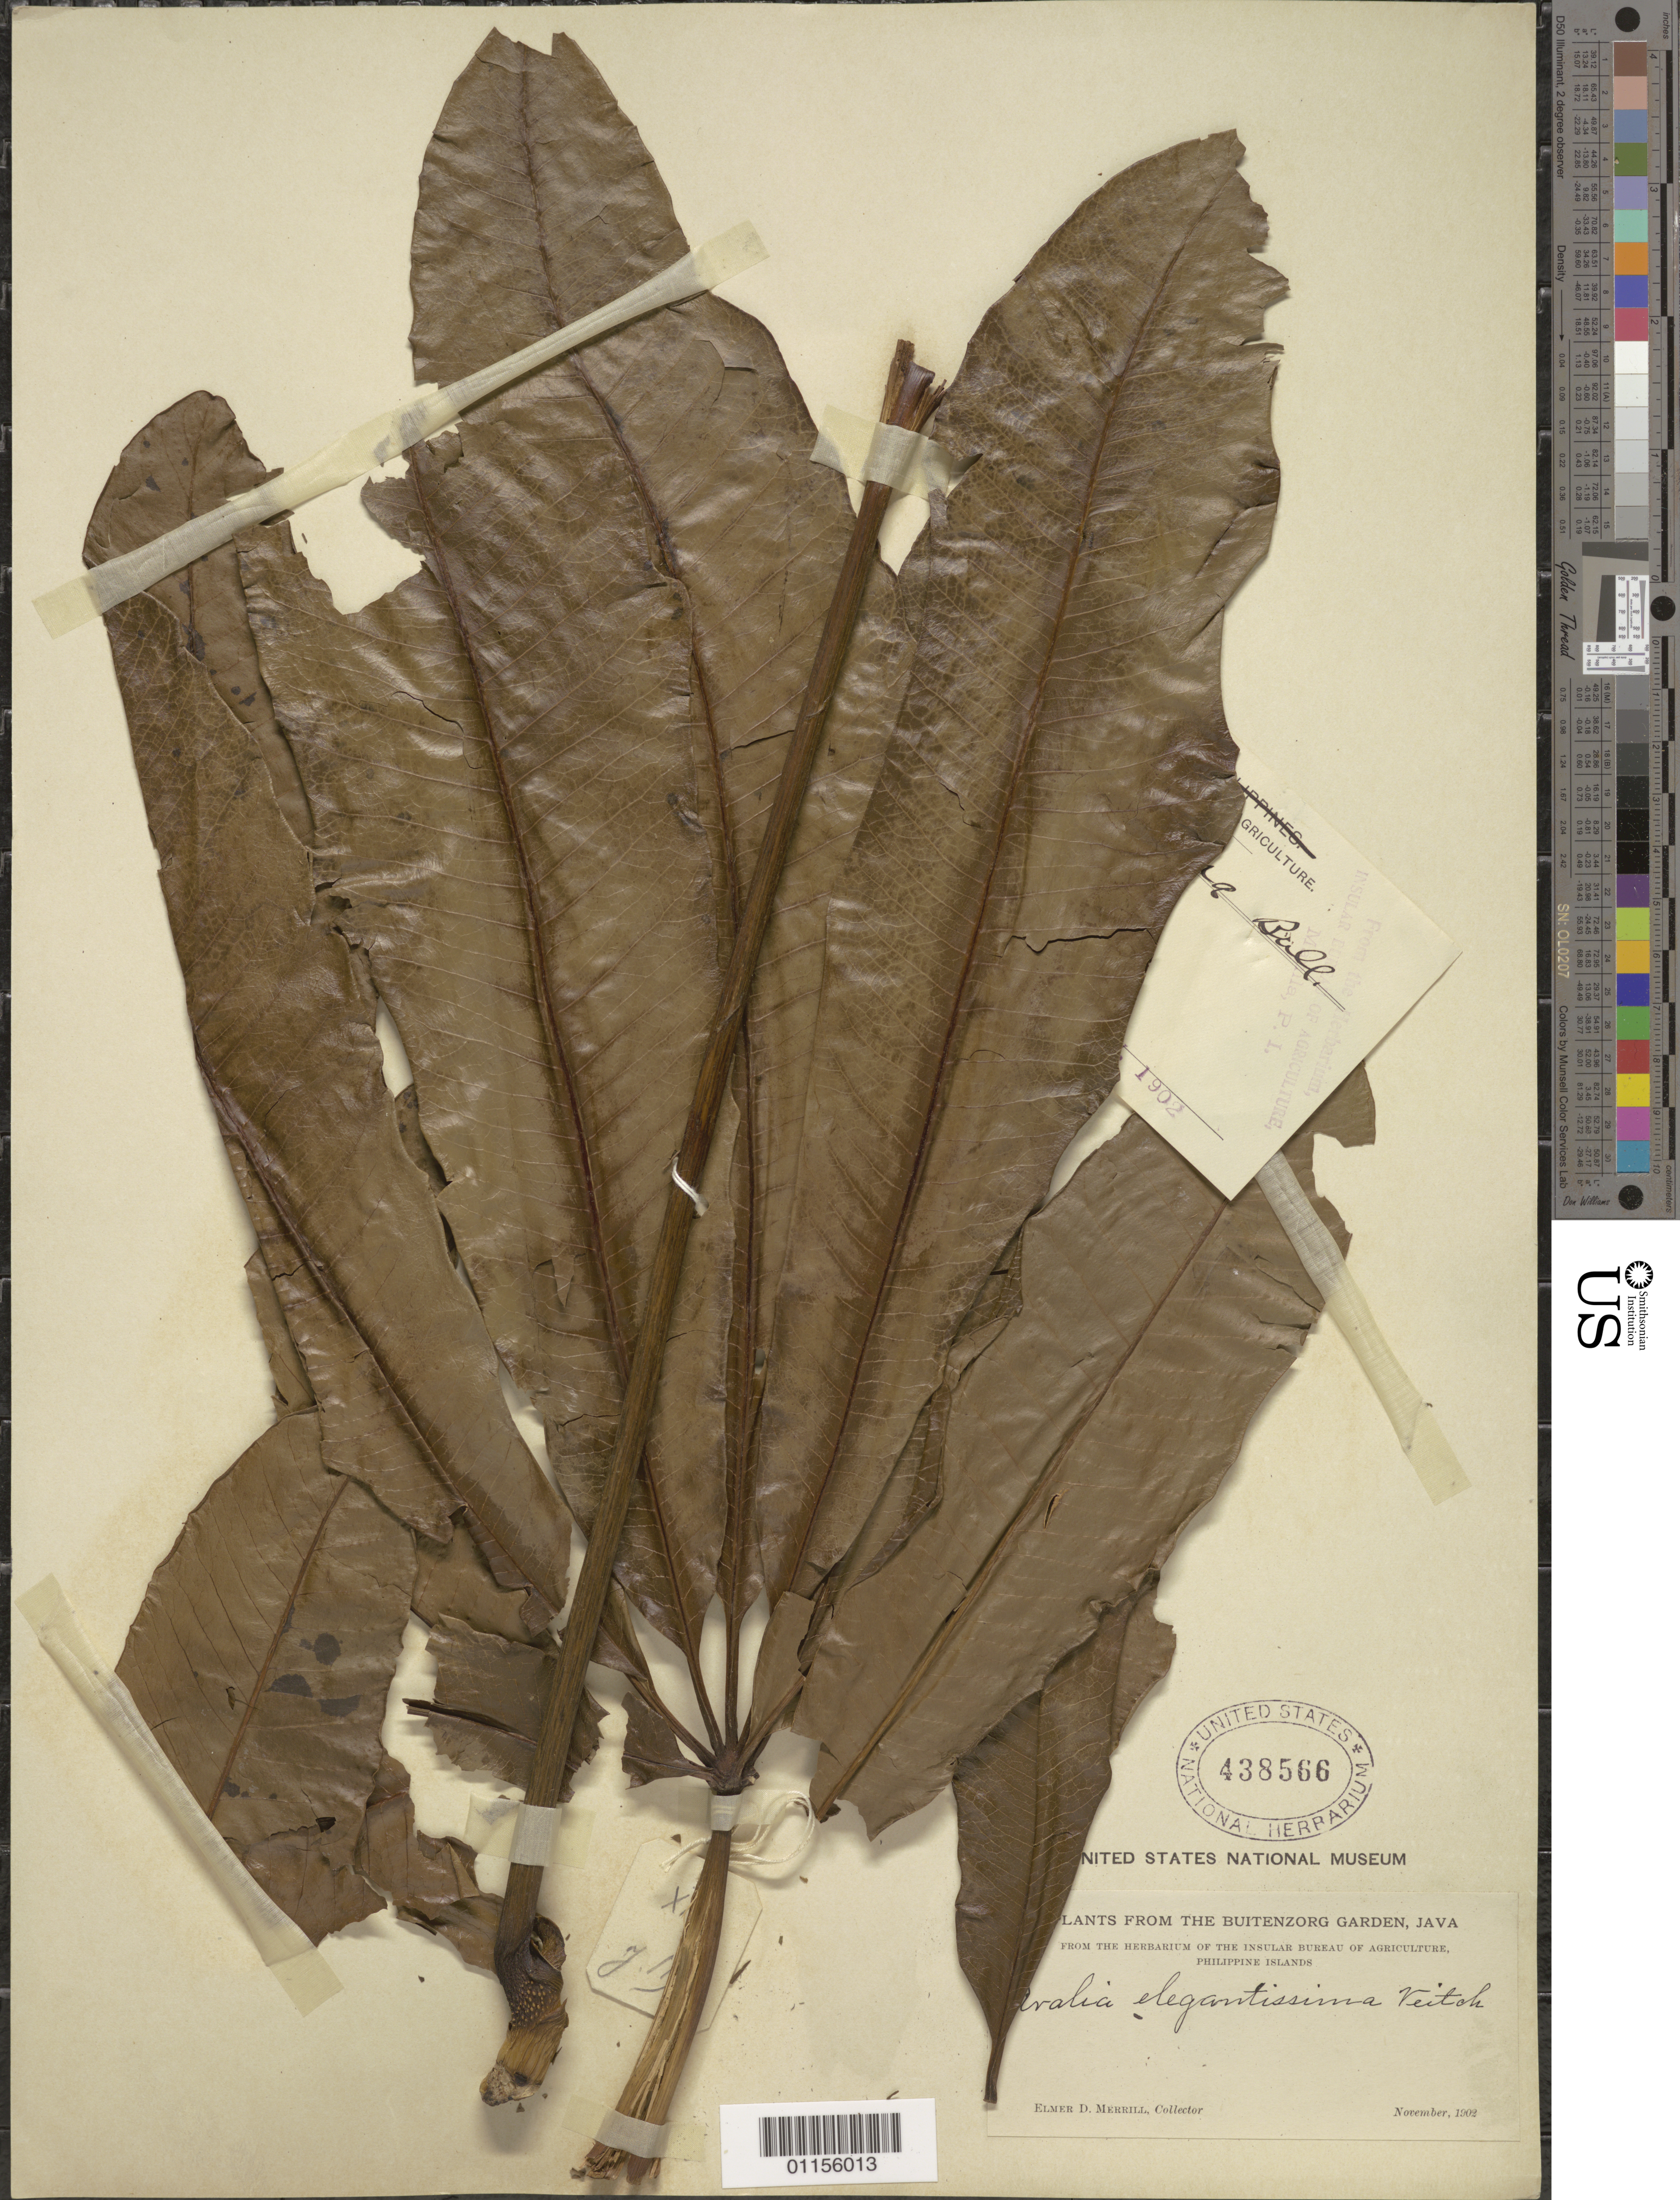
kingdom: Plantae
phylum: Tracheophyta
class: Magnoliopsida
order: Apiales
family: Araliaceae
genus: Aralia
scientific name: Aralia elegantissima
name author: Veitch & Mast.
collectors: E. D. Merrill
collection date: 1902-11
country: Indonesia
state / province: Java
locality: Buitenzorg Garden.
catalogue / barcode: US 438566